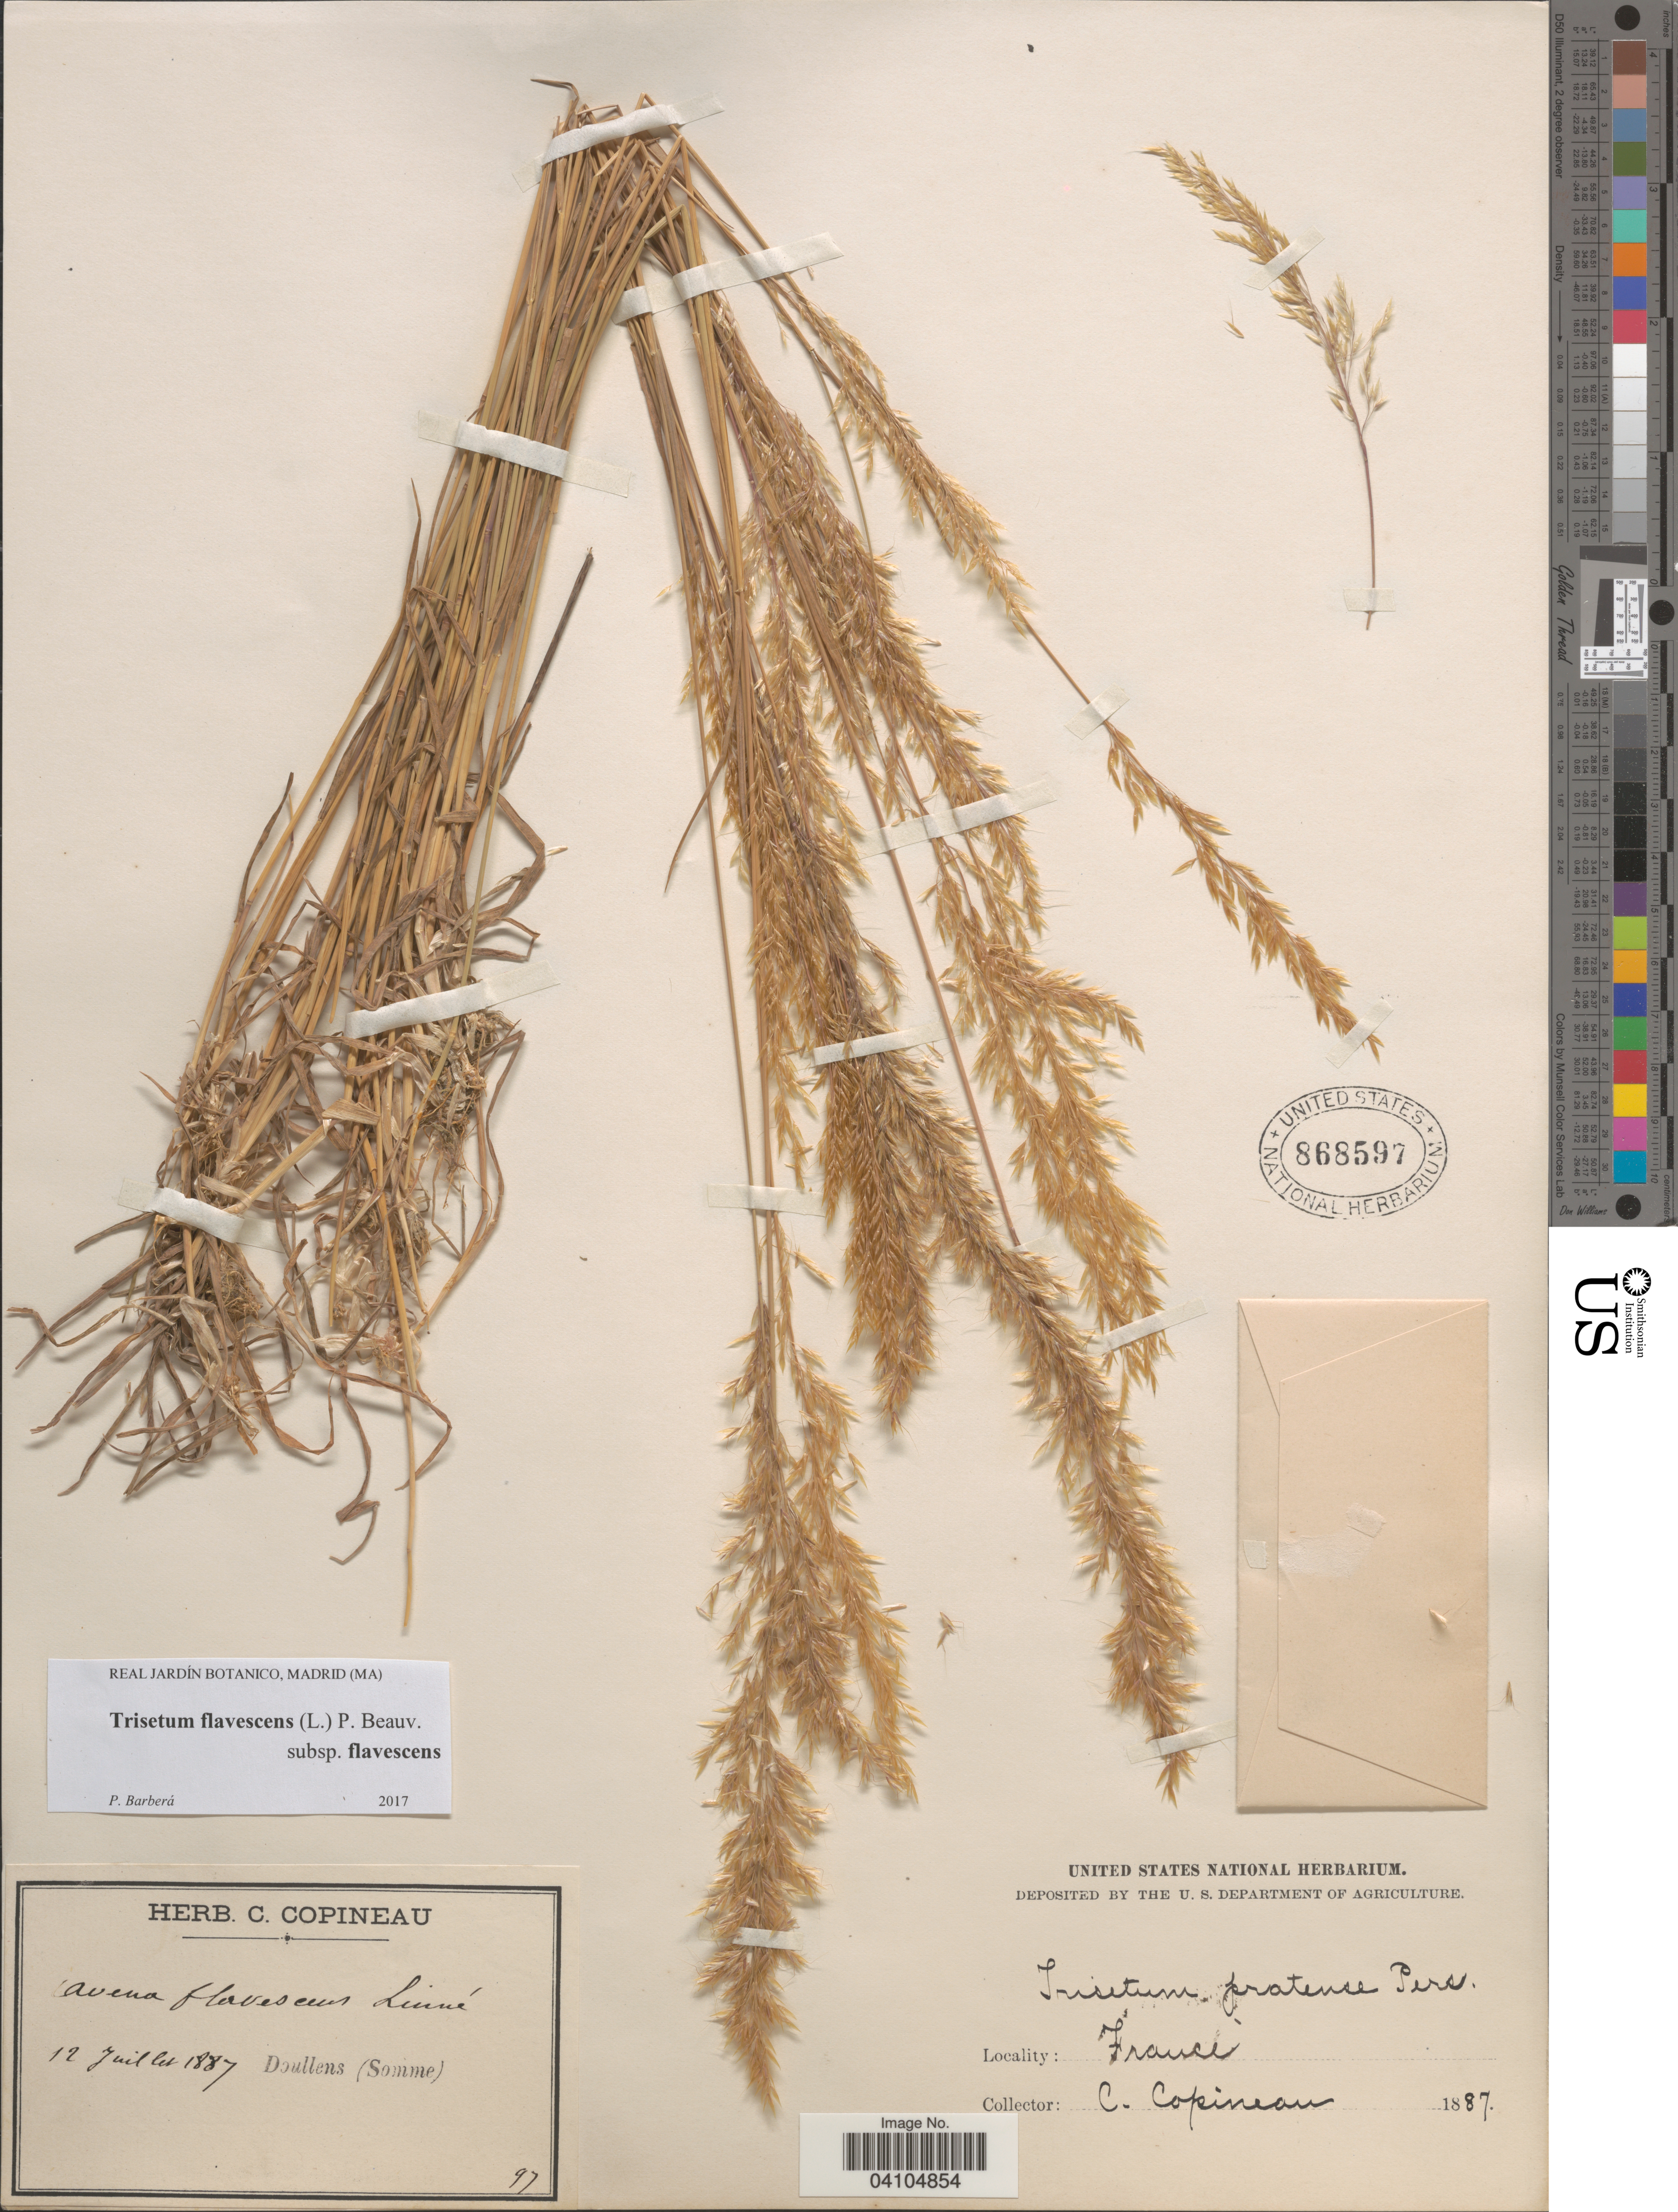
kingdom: Plantae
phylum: Tracheophyta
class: Liliopsida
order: Poales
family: Poaceae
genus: Trisetum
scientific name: Trisetum flavescens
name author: (L.) P. Beauv.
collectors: C. Copineau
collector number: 97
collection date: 1887-07-12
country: France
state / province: Hauts-de-France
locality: Doullens (Somme).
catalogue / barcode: US 868597